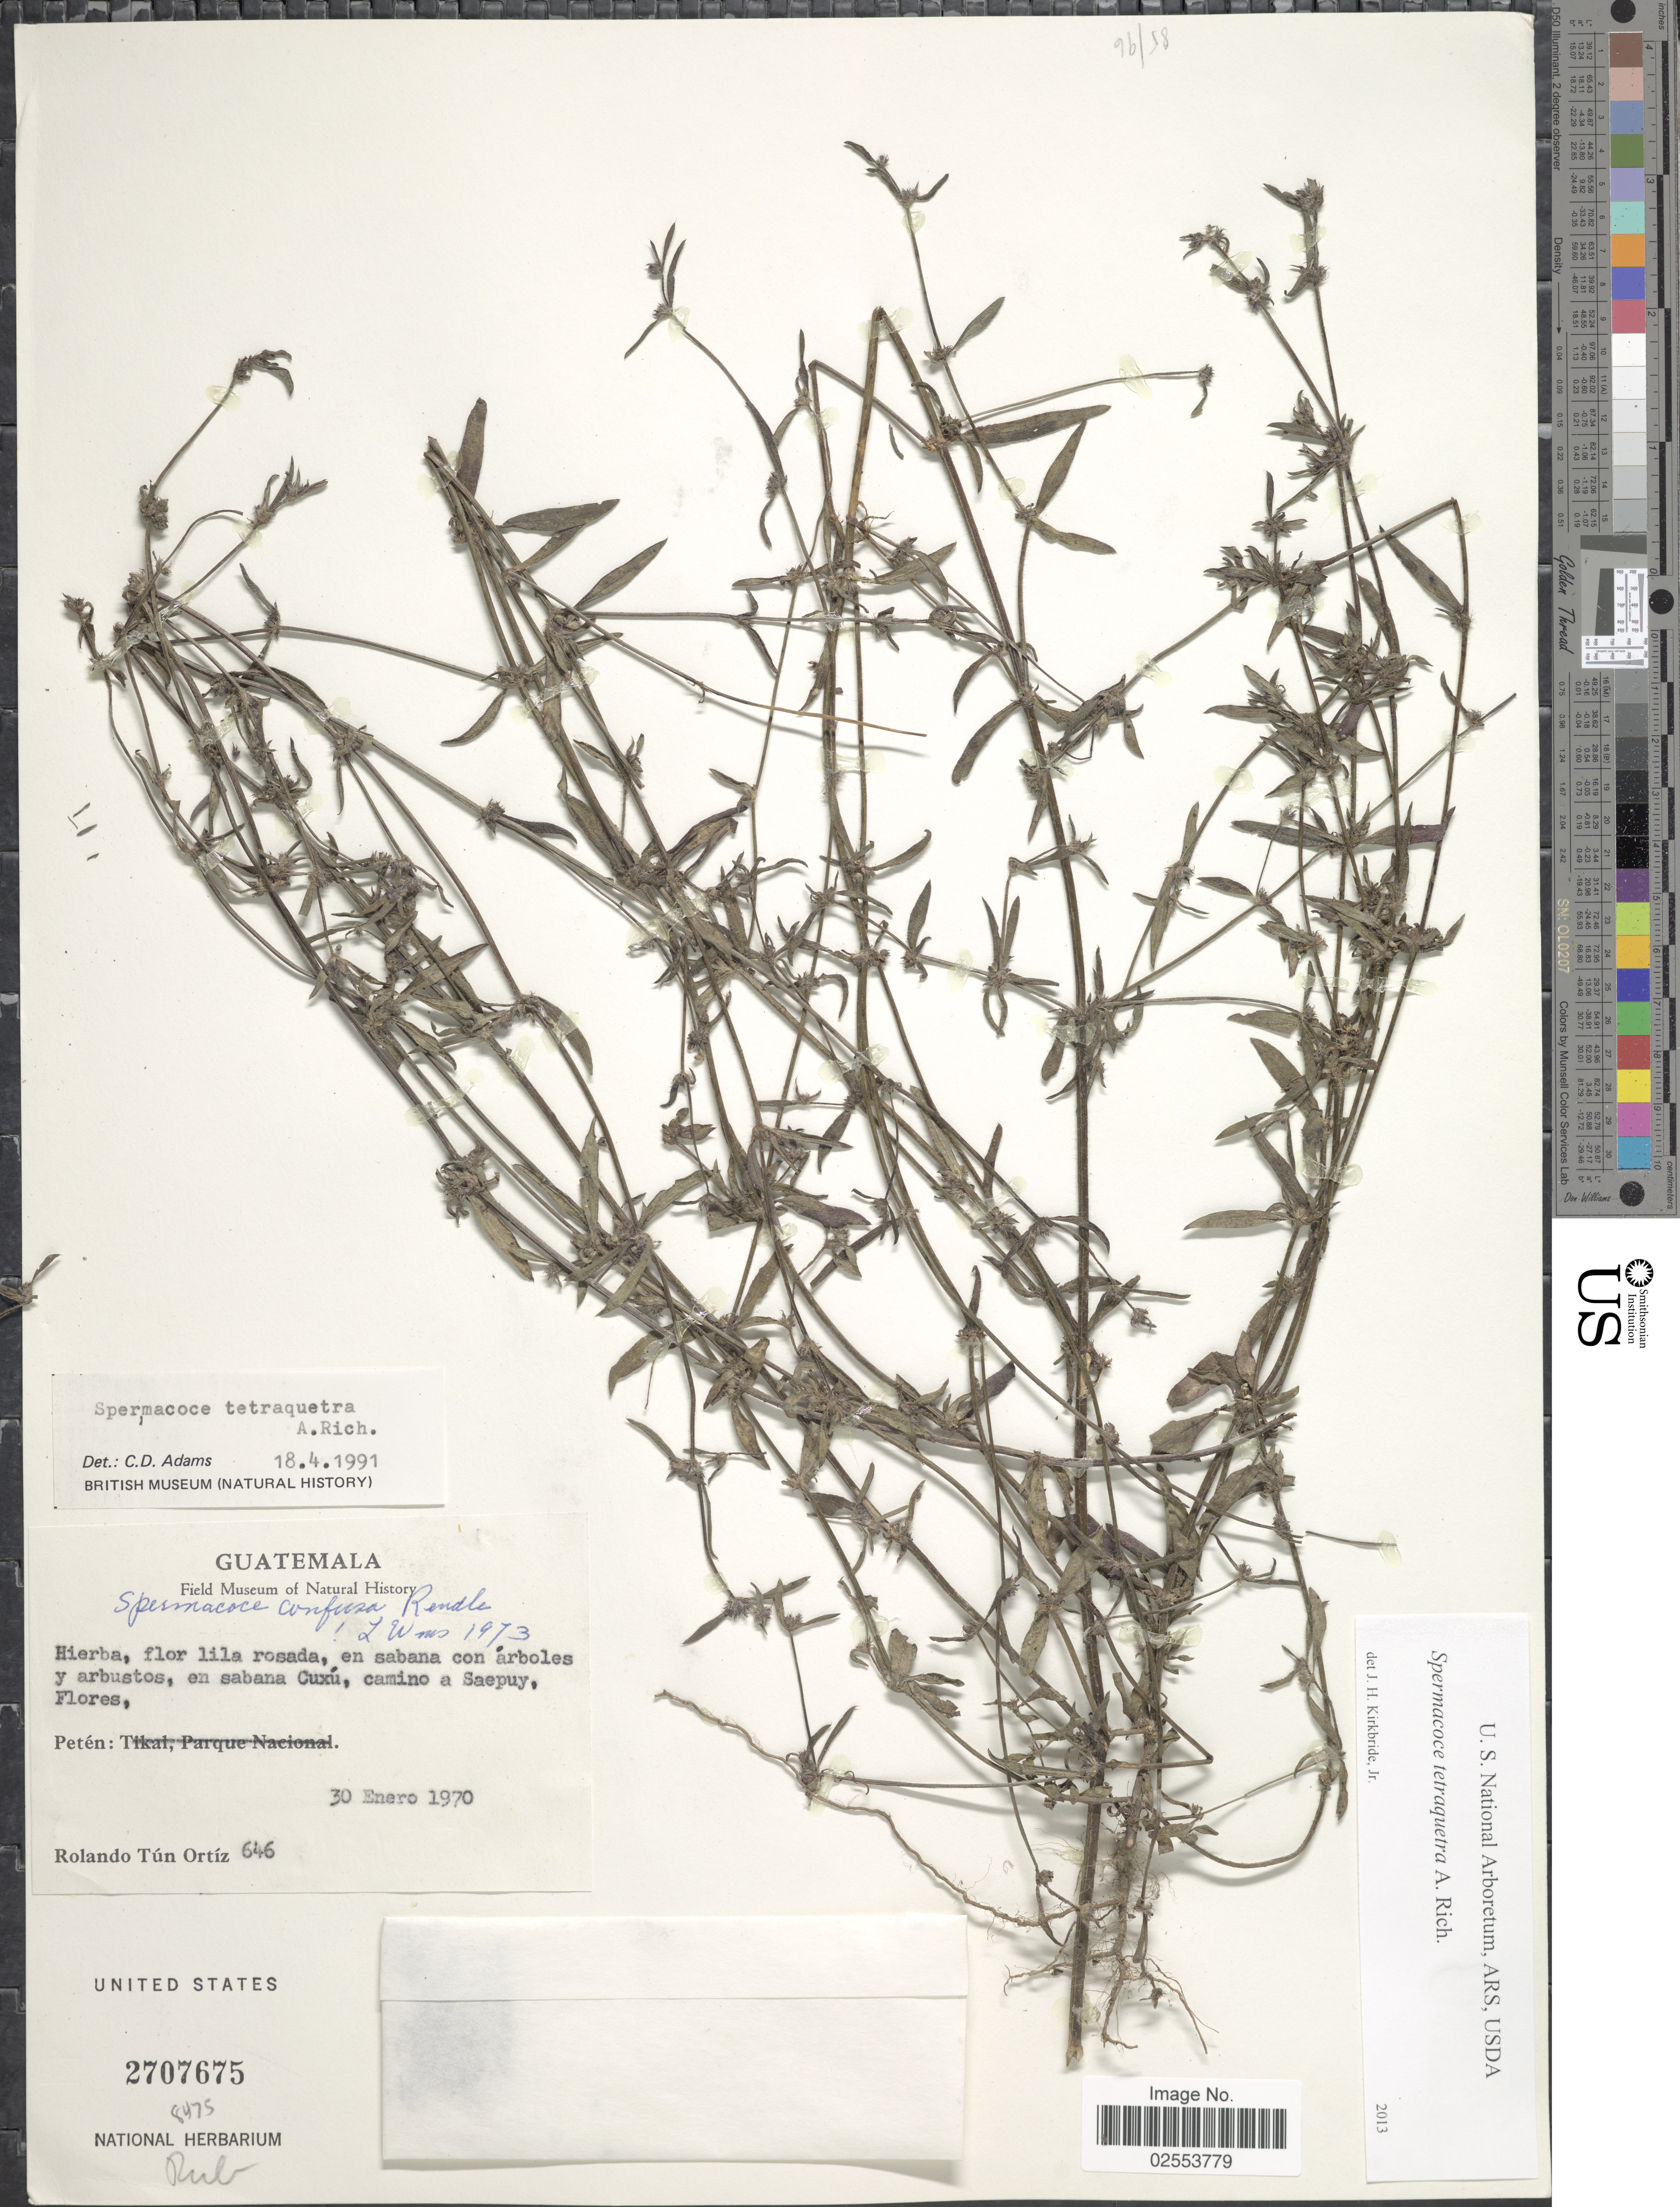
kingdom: Plantae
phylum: Tracheophyta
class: Magnoliopsida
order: Gentianales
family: Rubiaceae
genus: Spermacoce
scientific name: Spermacoce tetraquetra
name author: A. Rich.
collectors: R. T. Ortíz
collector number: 646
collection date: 1970-01-30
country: Guatemala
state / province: El Petén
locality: En sabana Cuxu, camino a Saepuy, Flores, Petén.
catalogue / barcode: US 2707675